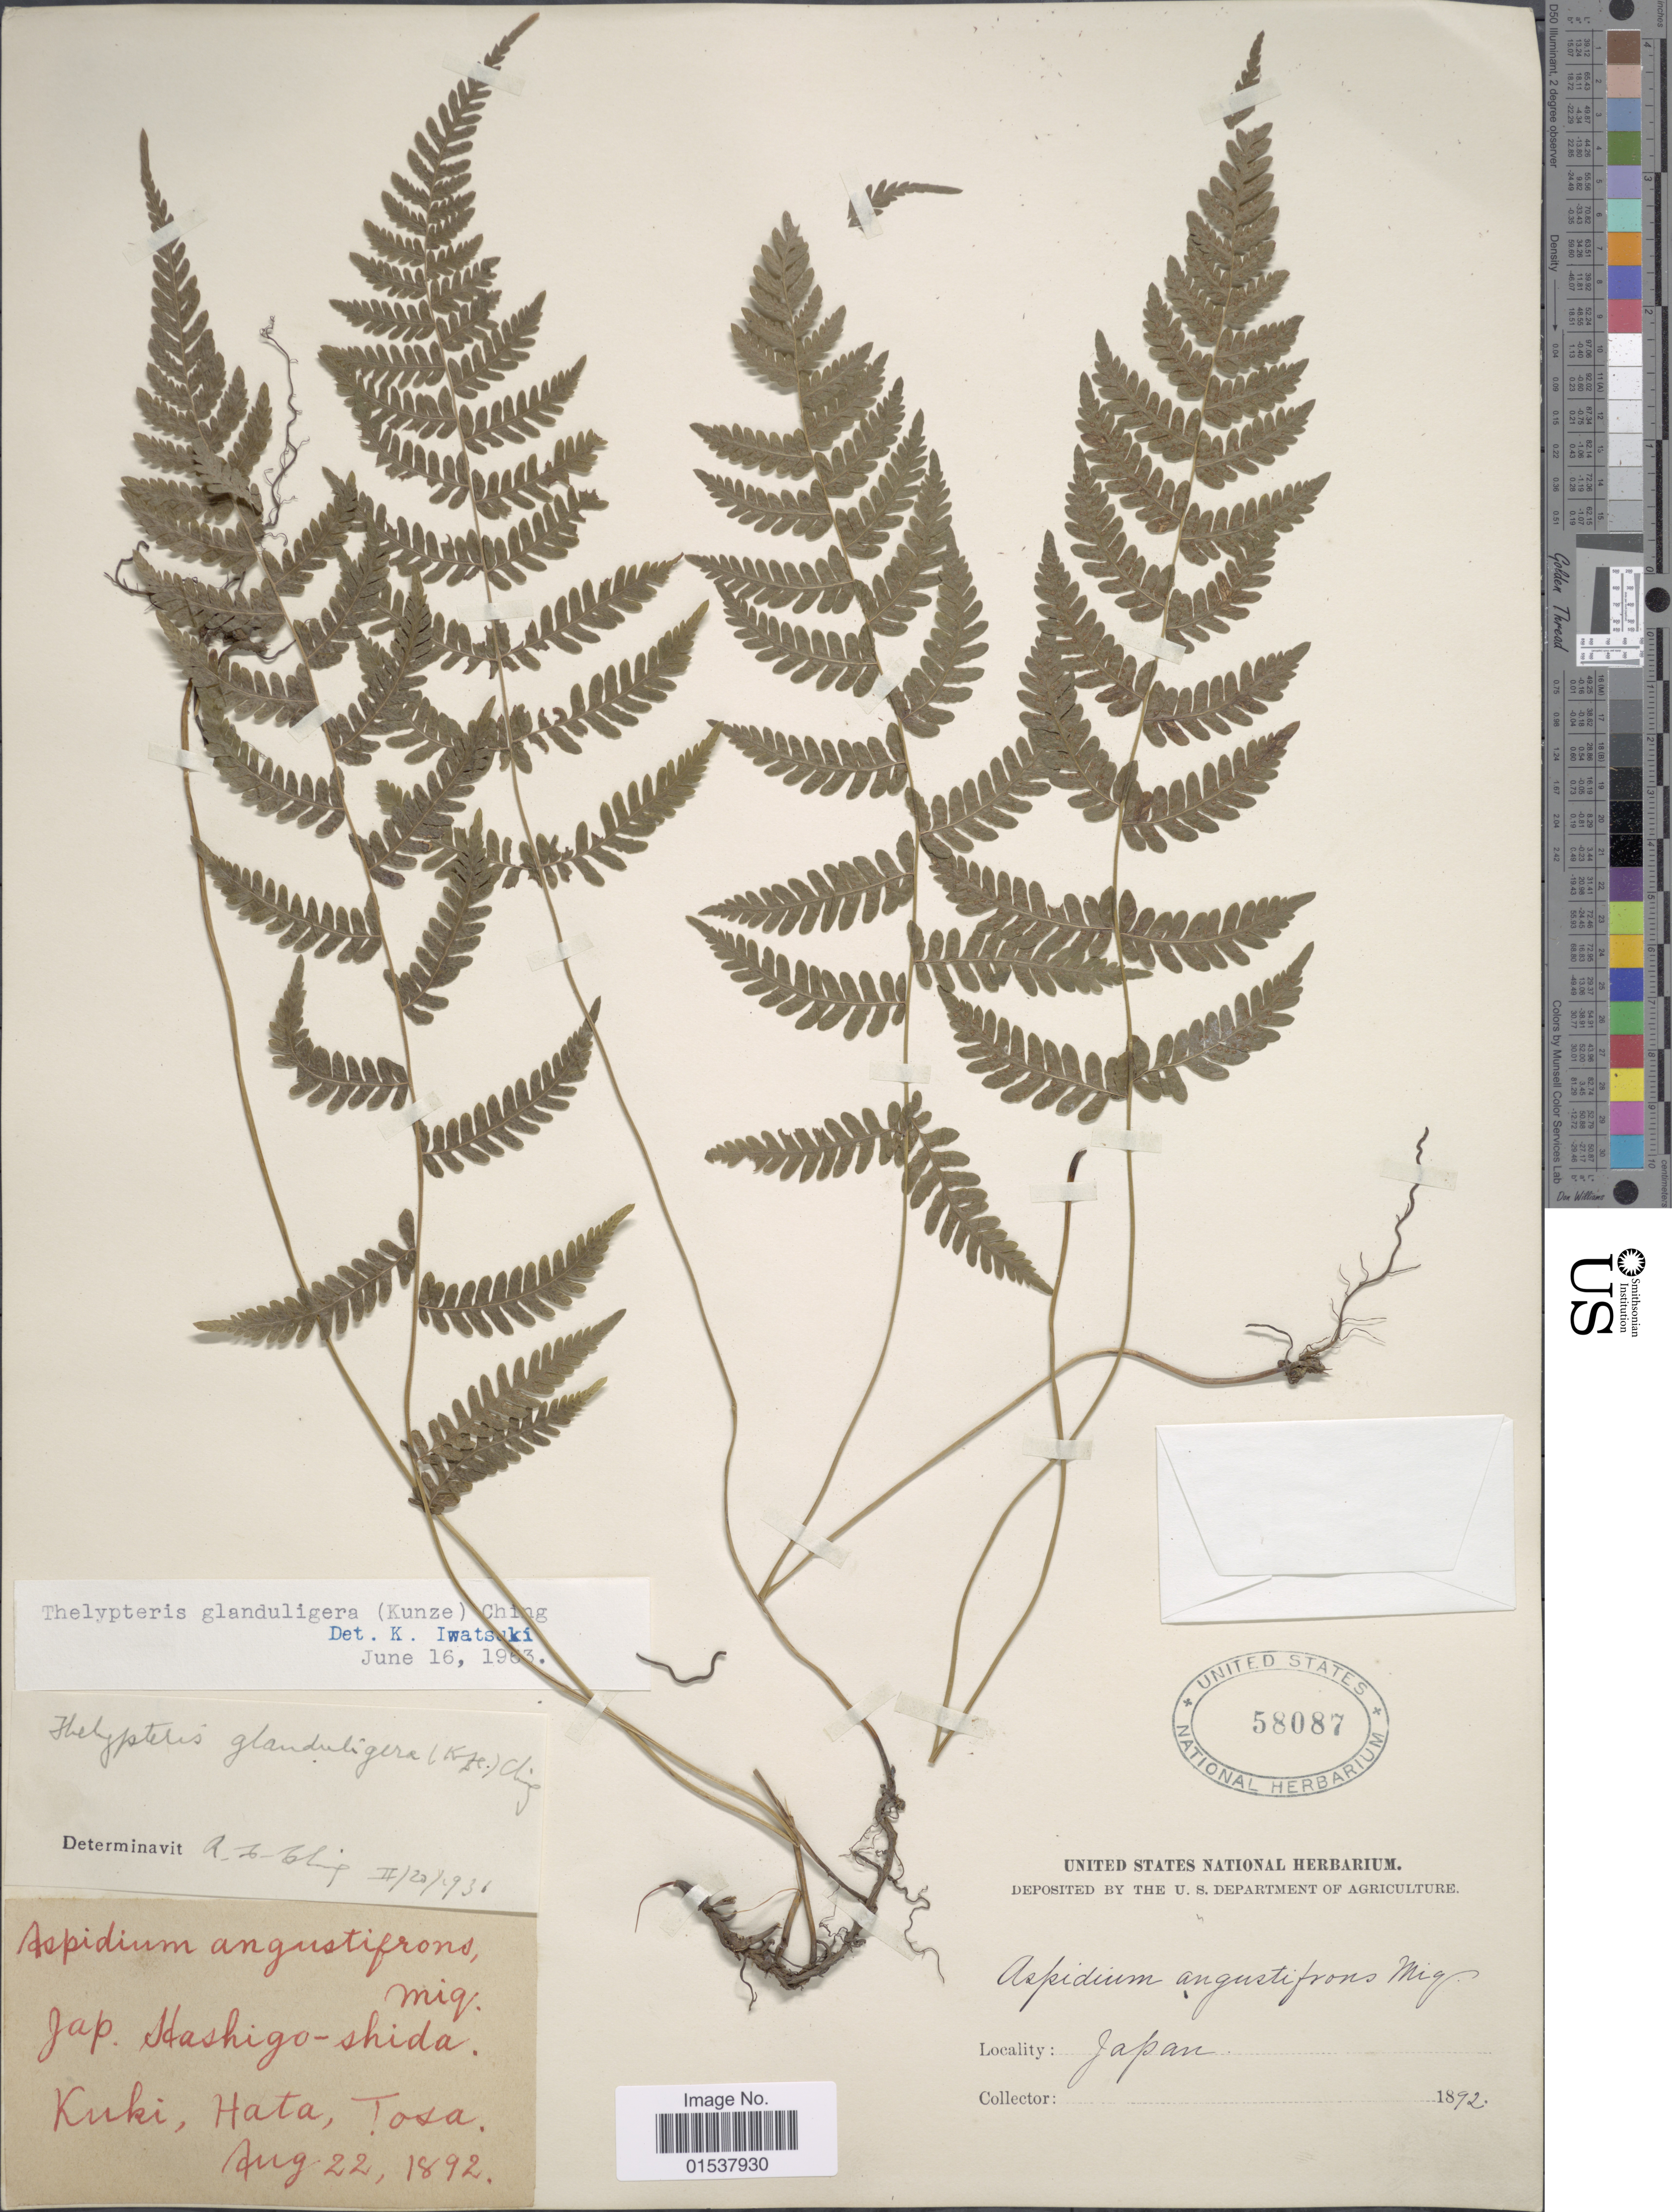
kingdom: Plantae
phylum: Tracheophyta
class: Polypodiopsida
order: Polypodiales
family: Thelypteridaceae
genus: Parathelypteris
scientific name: Parathelypteris glanduligera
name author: (Kunze) Ching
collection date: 1892-08-22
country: Japan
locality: Kuki, Hata, Tosa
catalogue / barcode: US 58087